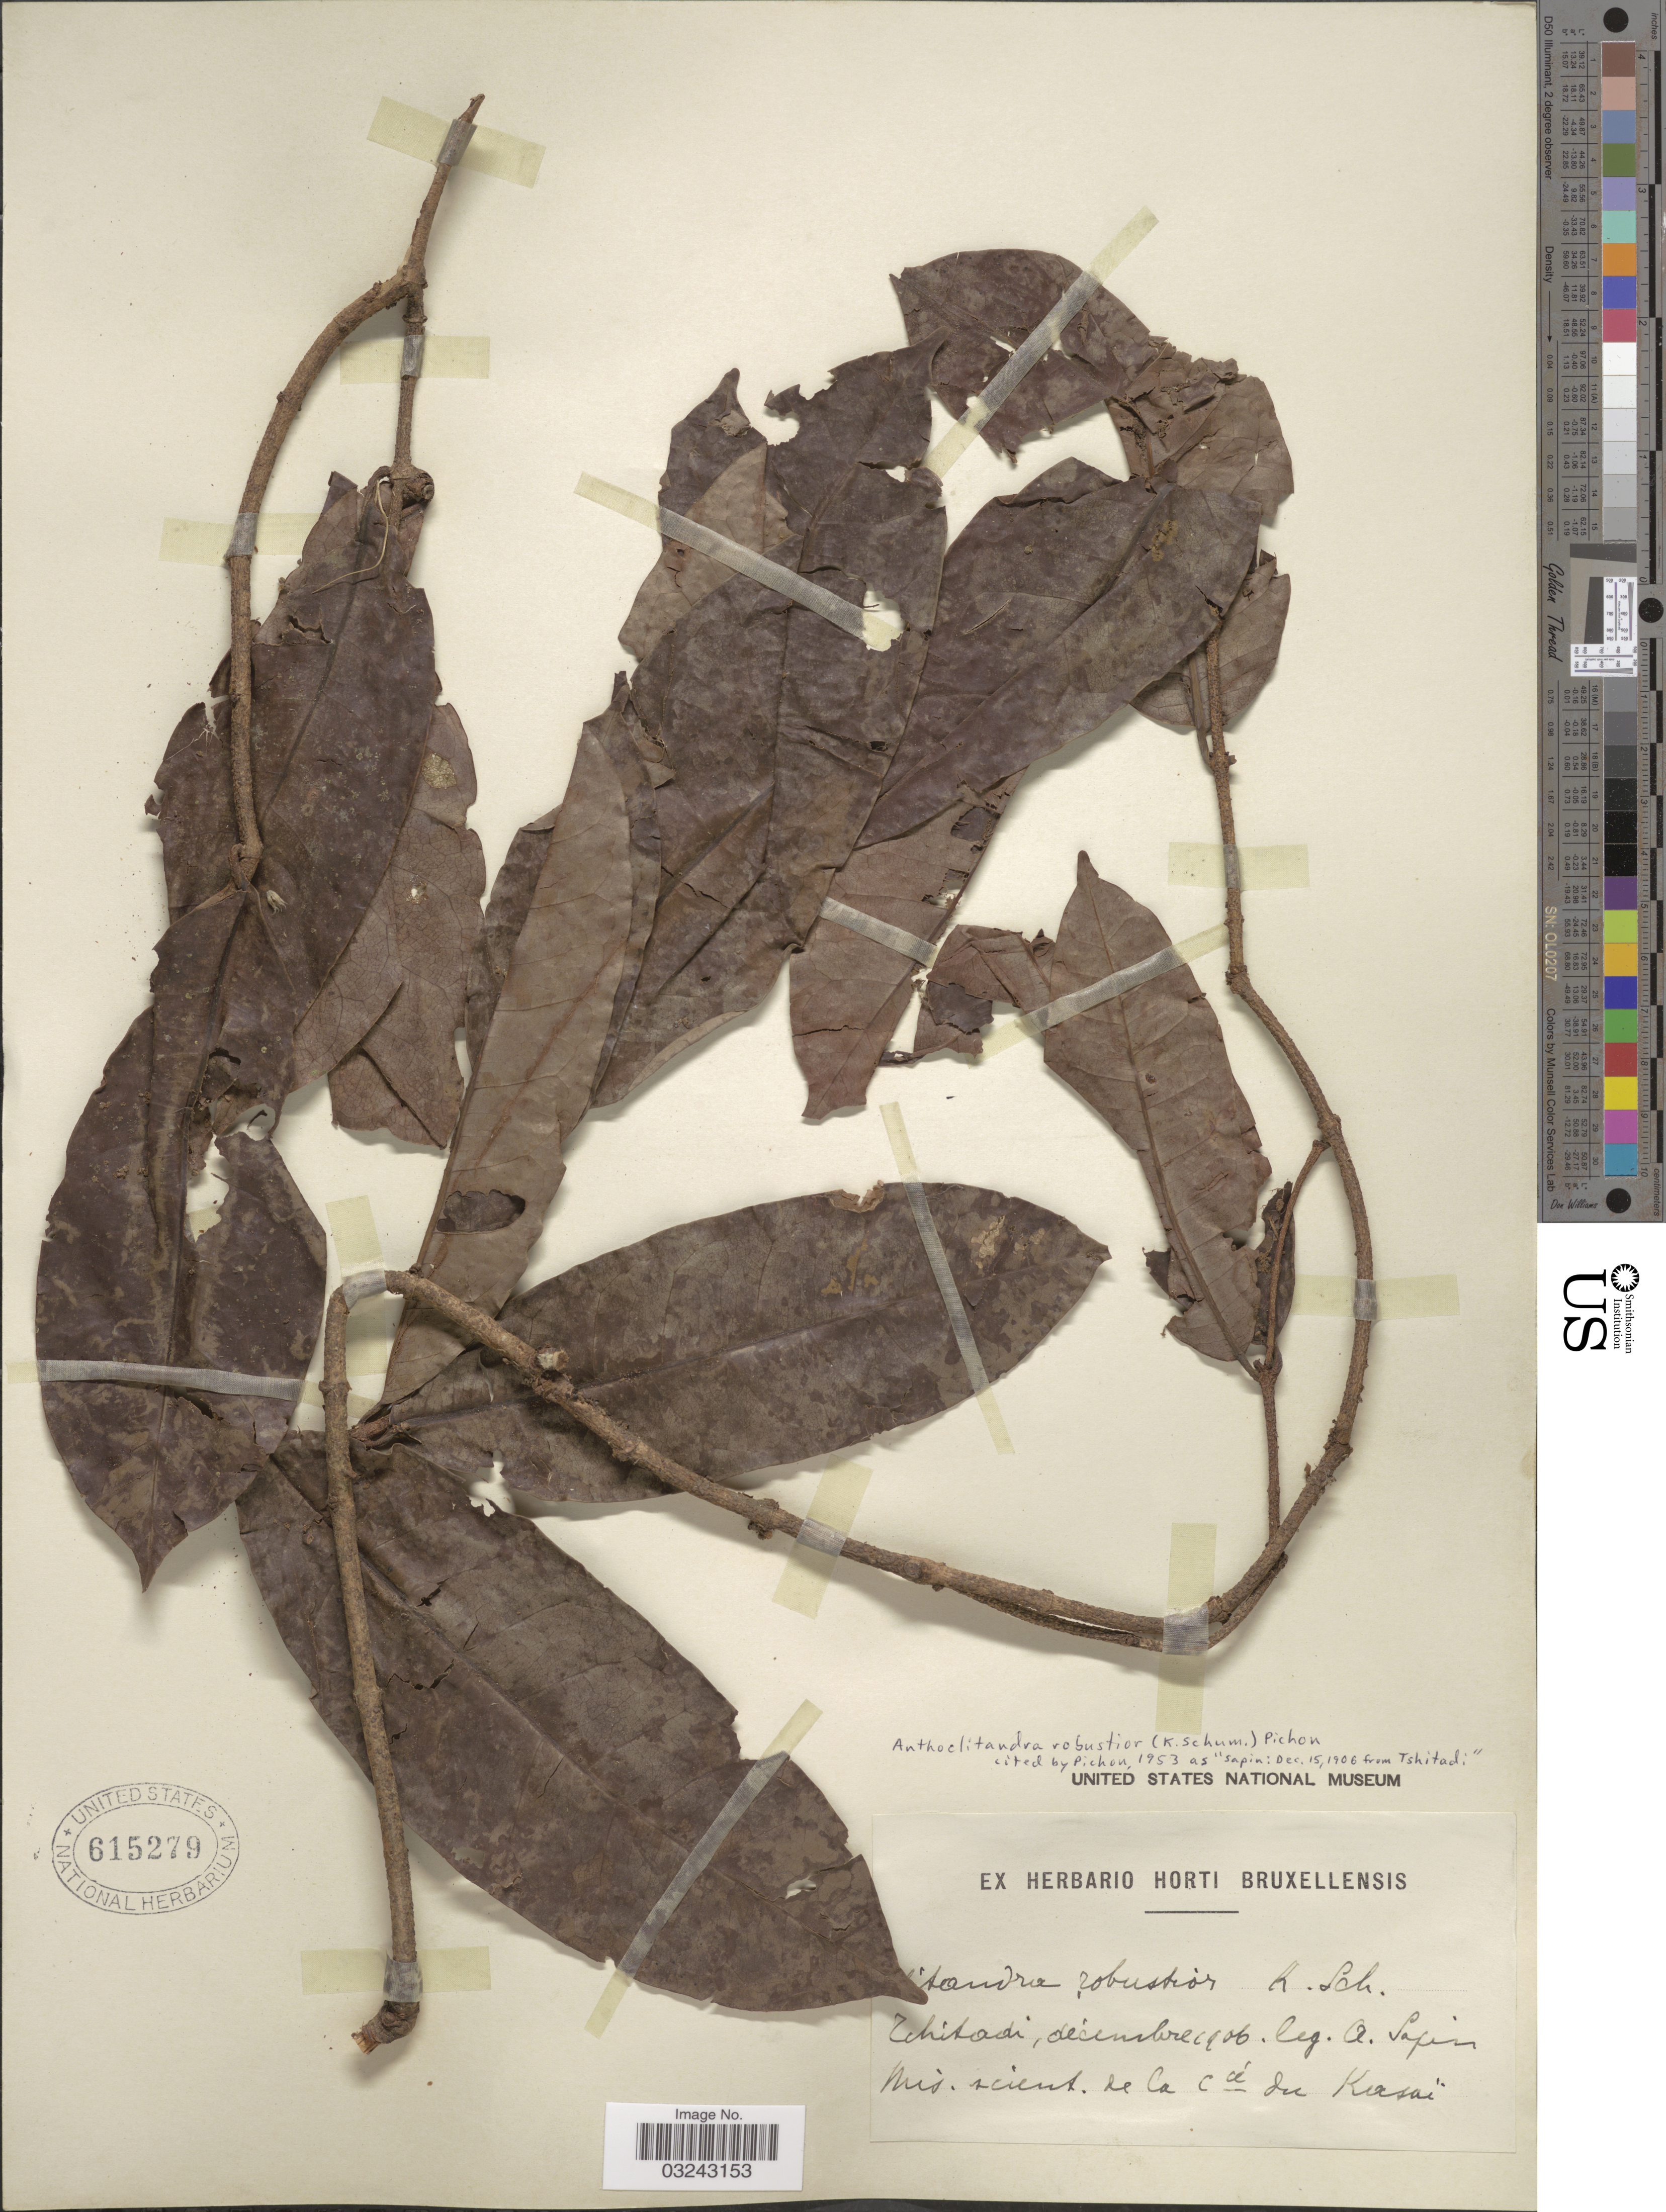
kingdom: Plantae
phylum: Tracheophyta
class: Magnoliopsida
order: Gentianales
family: Apocynaceae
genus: Anthoclitandra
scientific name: Anthoclitandra robustior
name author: (K. Schum.) Pichon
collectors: A. Sapin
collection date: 1906-12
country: Congo, Democratic Republic of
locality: Tchitadi, Mis. scient. de la cie du Kasaï.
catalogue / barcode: US 615279